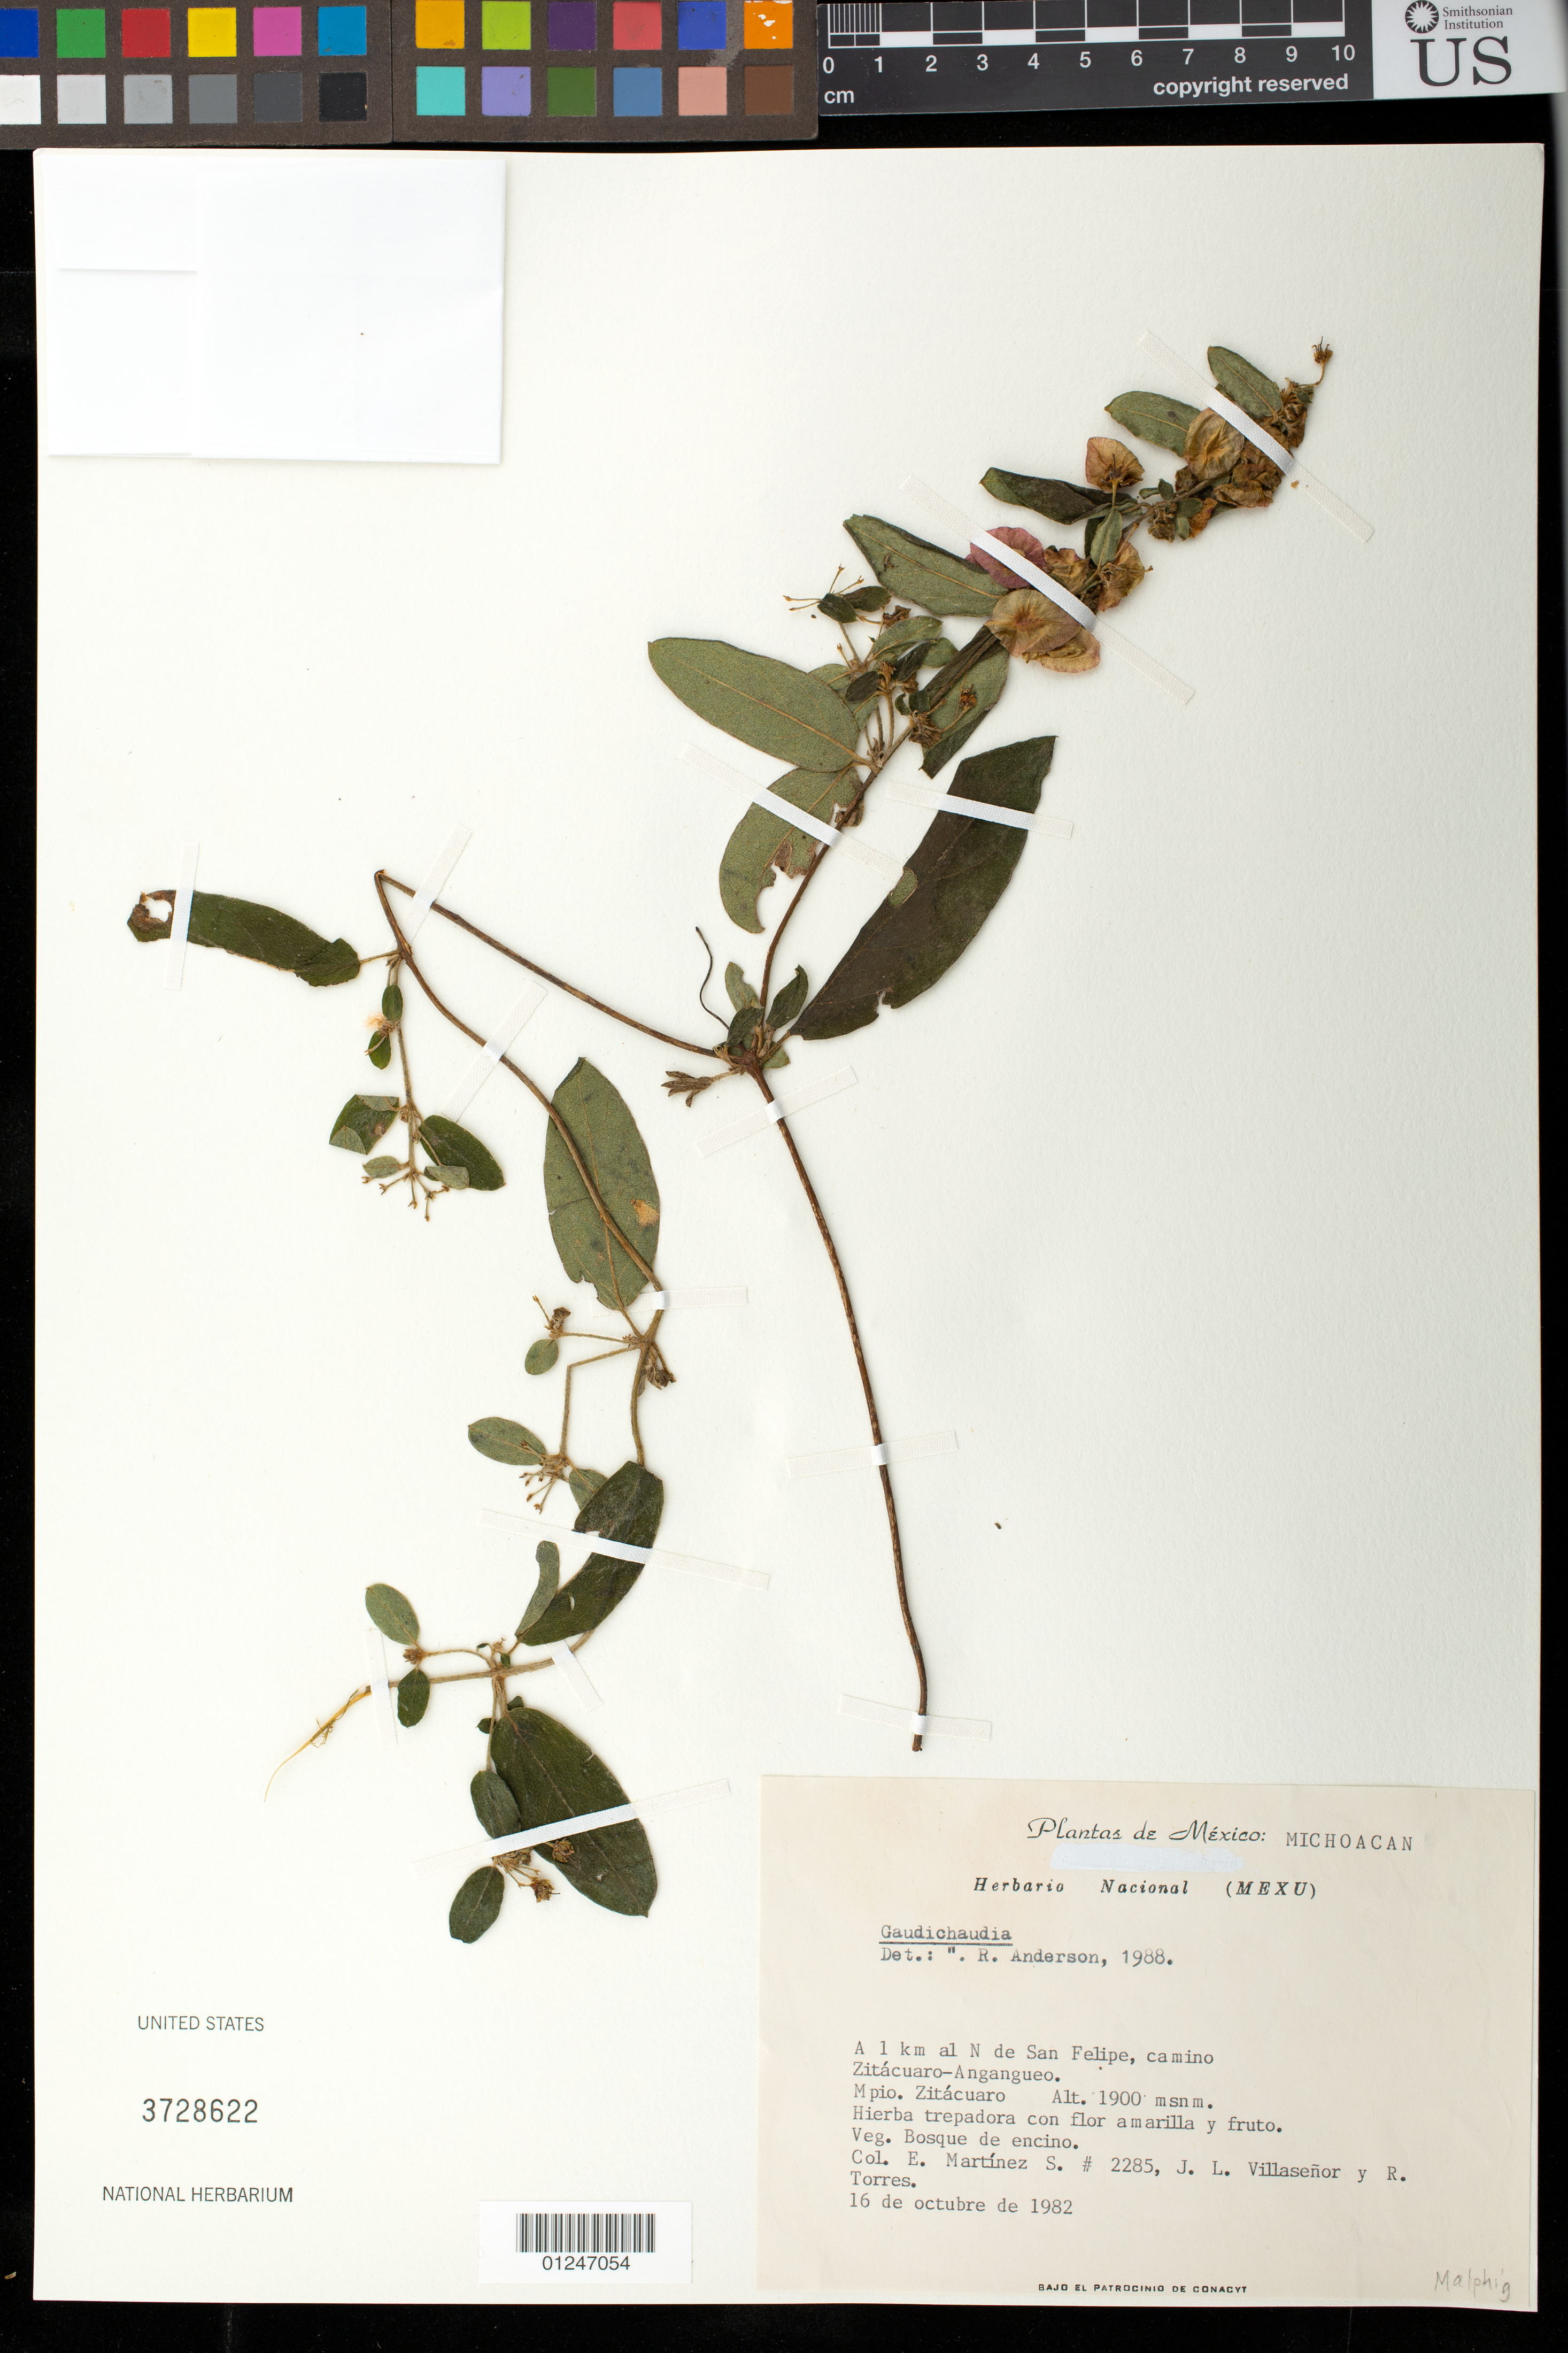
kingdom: Plantae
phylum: Tracheophyta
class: Magnoliopsida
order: Malpighiales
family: Malpighiaceae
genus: Gaudichaudia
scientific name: Gaudichaudia sp.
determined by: Anderson, W. R.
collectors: E. Martínez S., J. Villaseñor R. & R. Torres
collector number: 2285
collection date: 1982-10-16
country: Mexico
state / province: Michoacán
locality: A 1 km al N de San Felipe, camino Zitacuaro-Angangueo.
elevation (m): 1900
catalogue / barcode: US 3728622